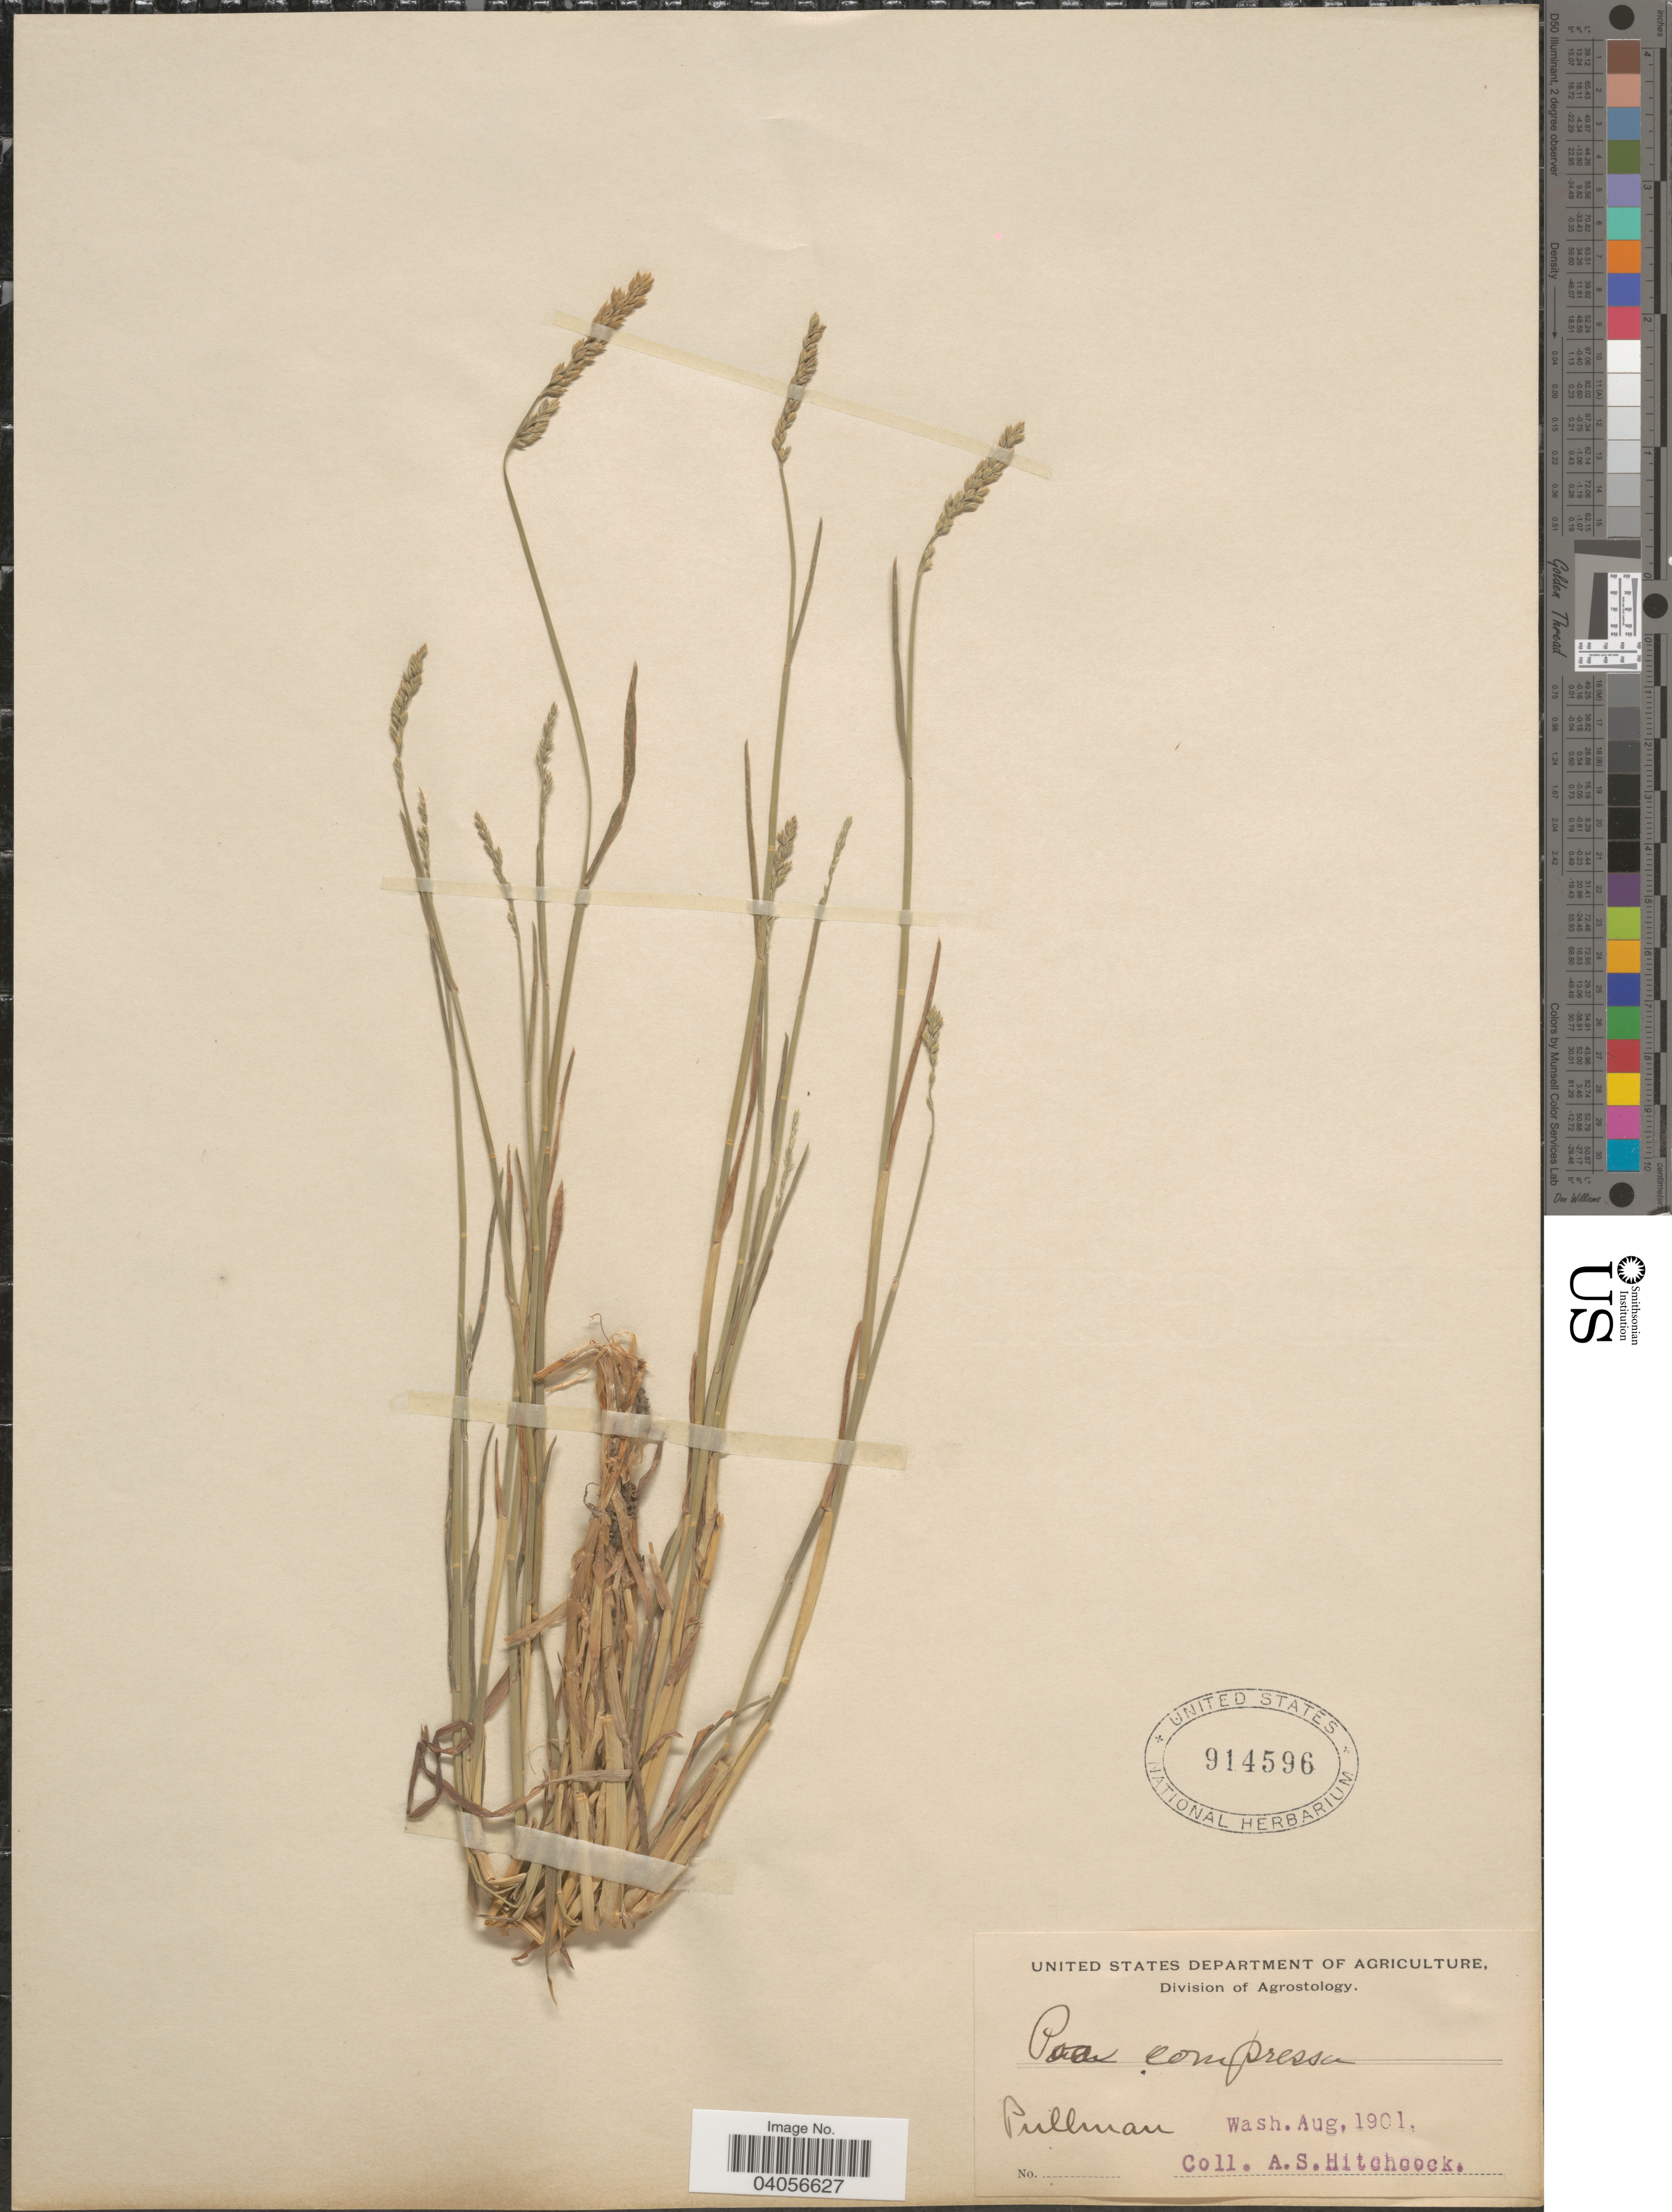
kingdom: Plantae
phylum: Tracheophyta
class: Liliopsida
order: Poales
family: Poaceae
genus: Poa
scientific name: Poa compressa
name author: L.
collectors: A. S. Hitchcock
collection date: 1901-05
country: United States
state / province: Washington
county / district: Whitman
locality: Pullman.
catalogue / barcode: US 914596